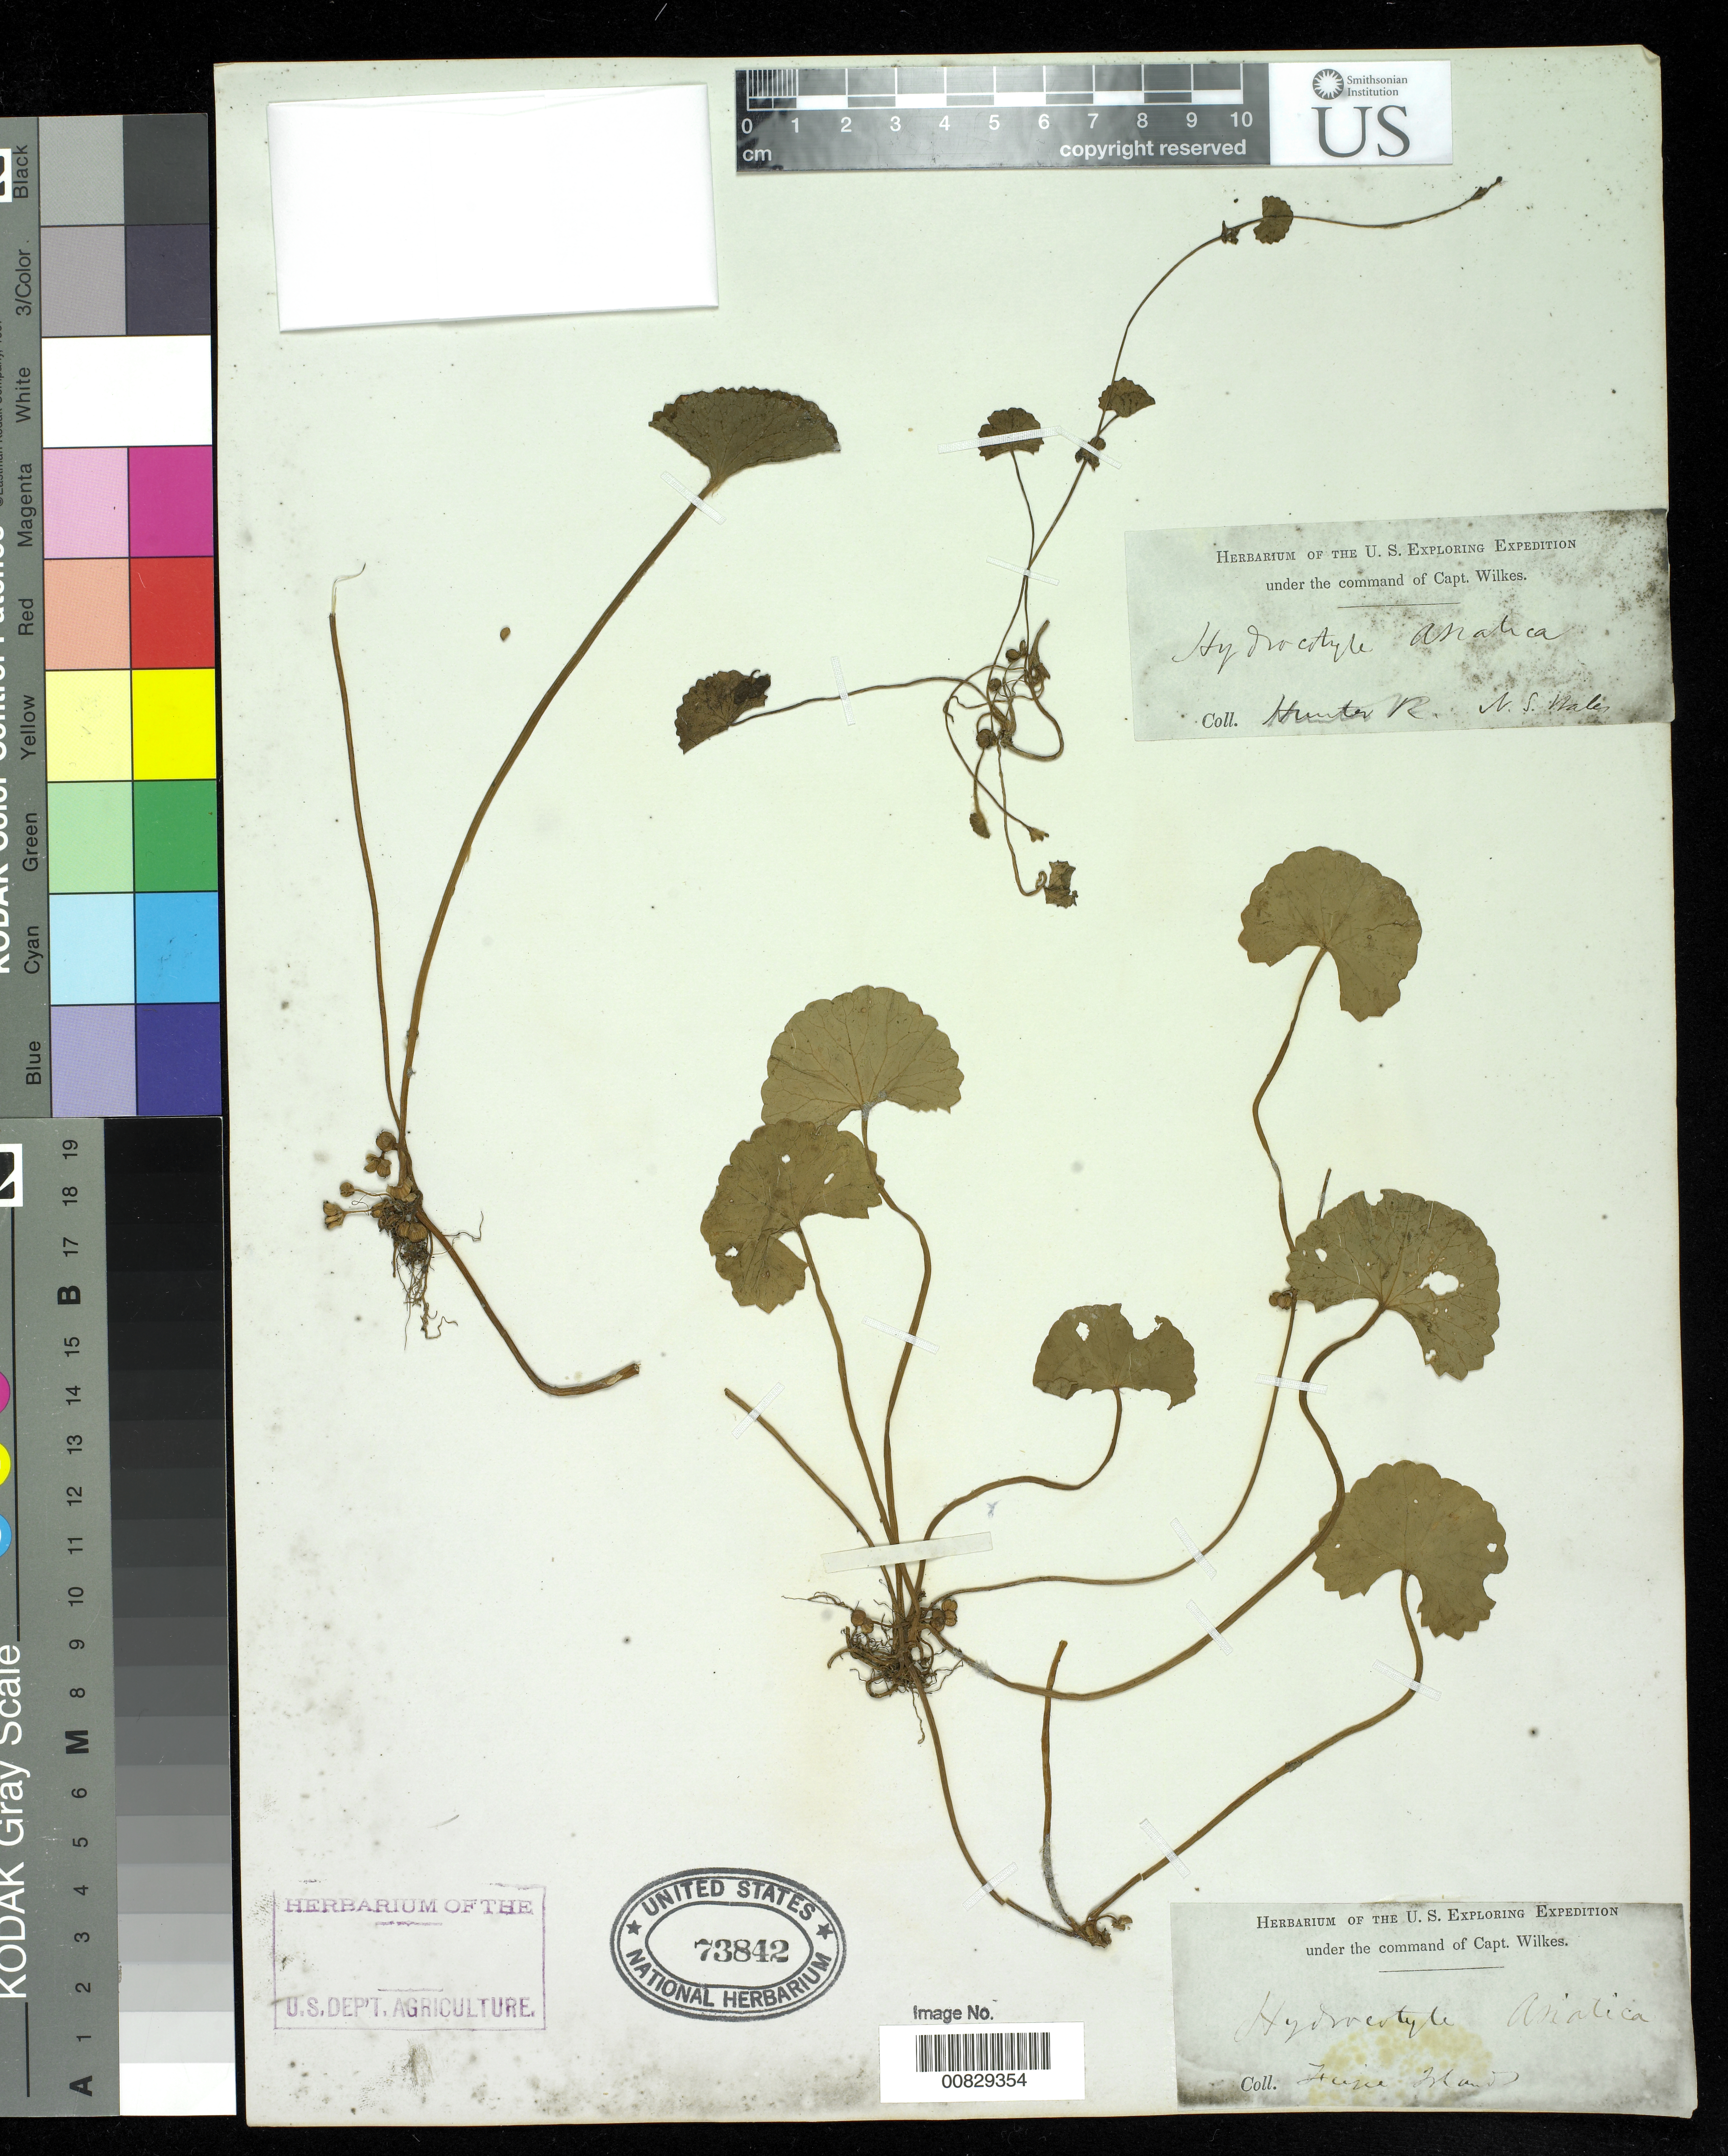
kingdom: Plantae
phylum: Tracheophyta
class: Magnoliopsida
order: Apiales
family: Apiaceae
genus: Centella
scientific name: Centella asiatica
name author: (L.) Urb.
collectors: Wilkes Explor. Exped.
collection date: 1838/1842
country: Australia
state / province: New South Wales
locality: Hunter's River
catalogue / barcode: US 73842-2